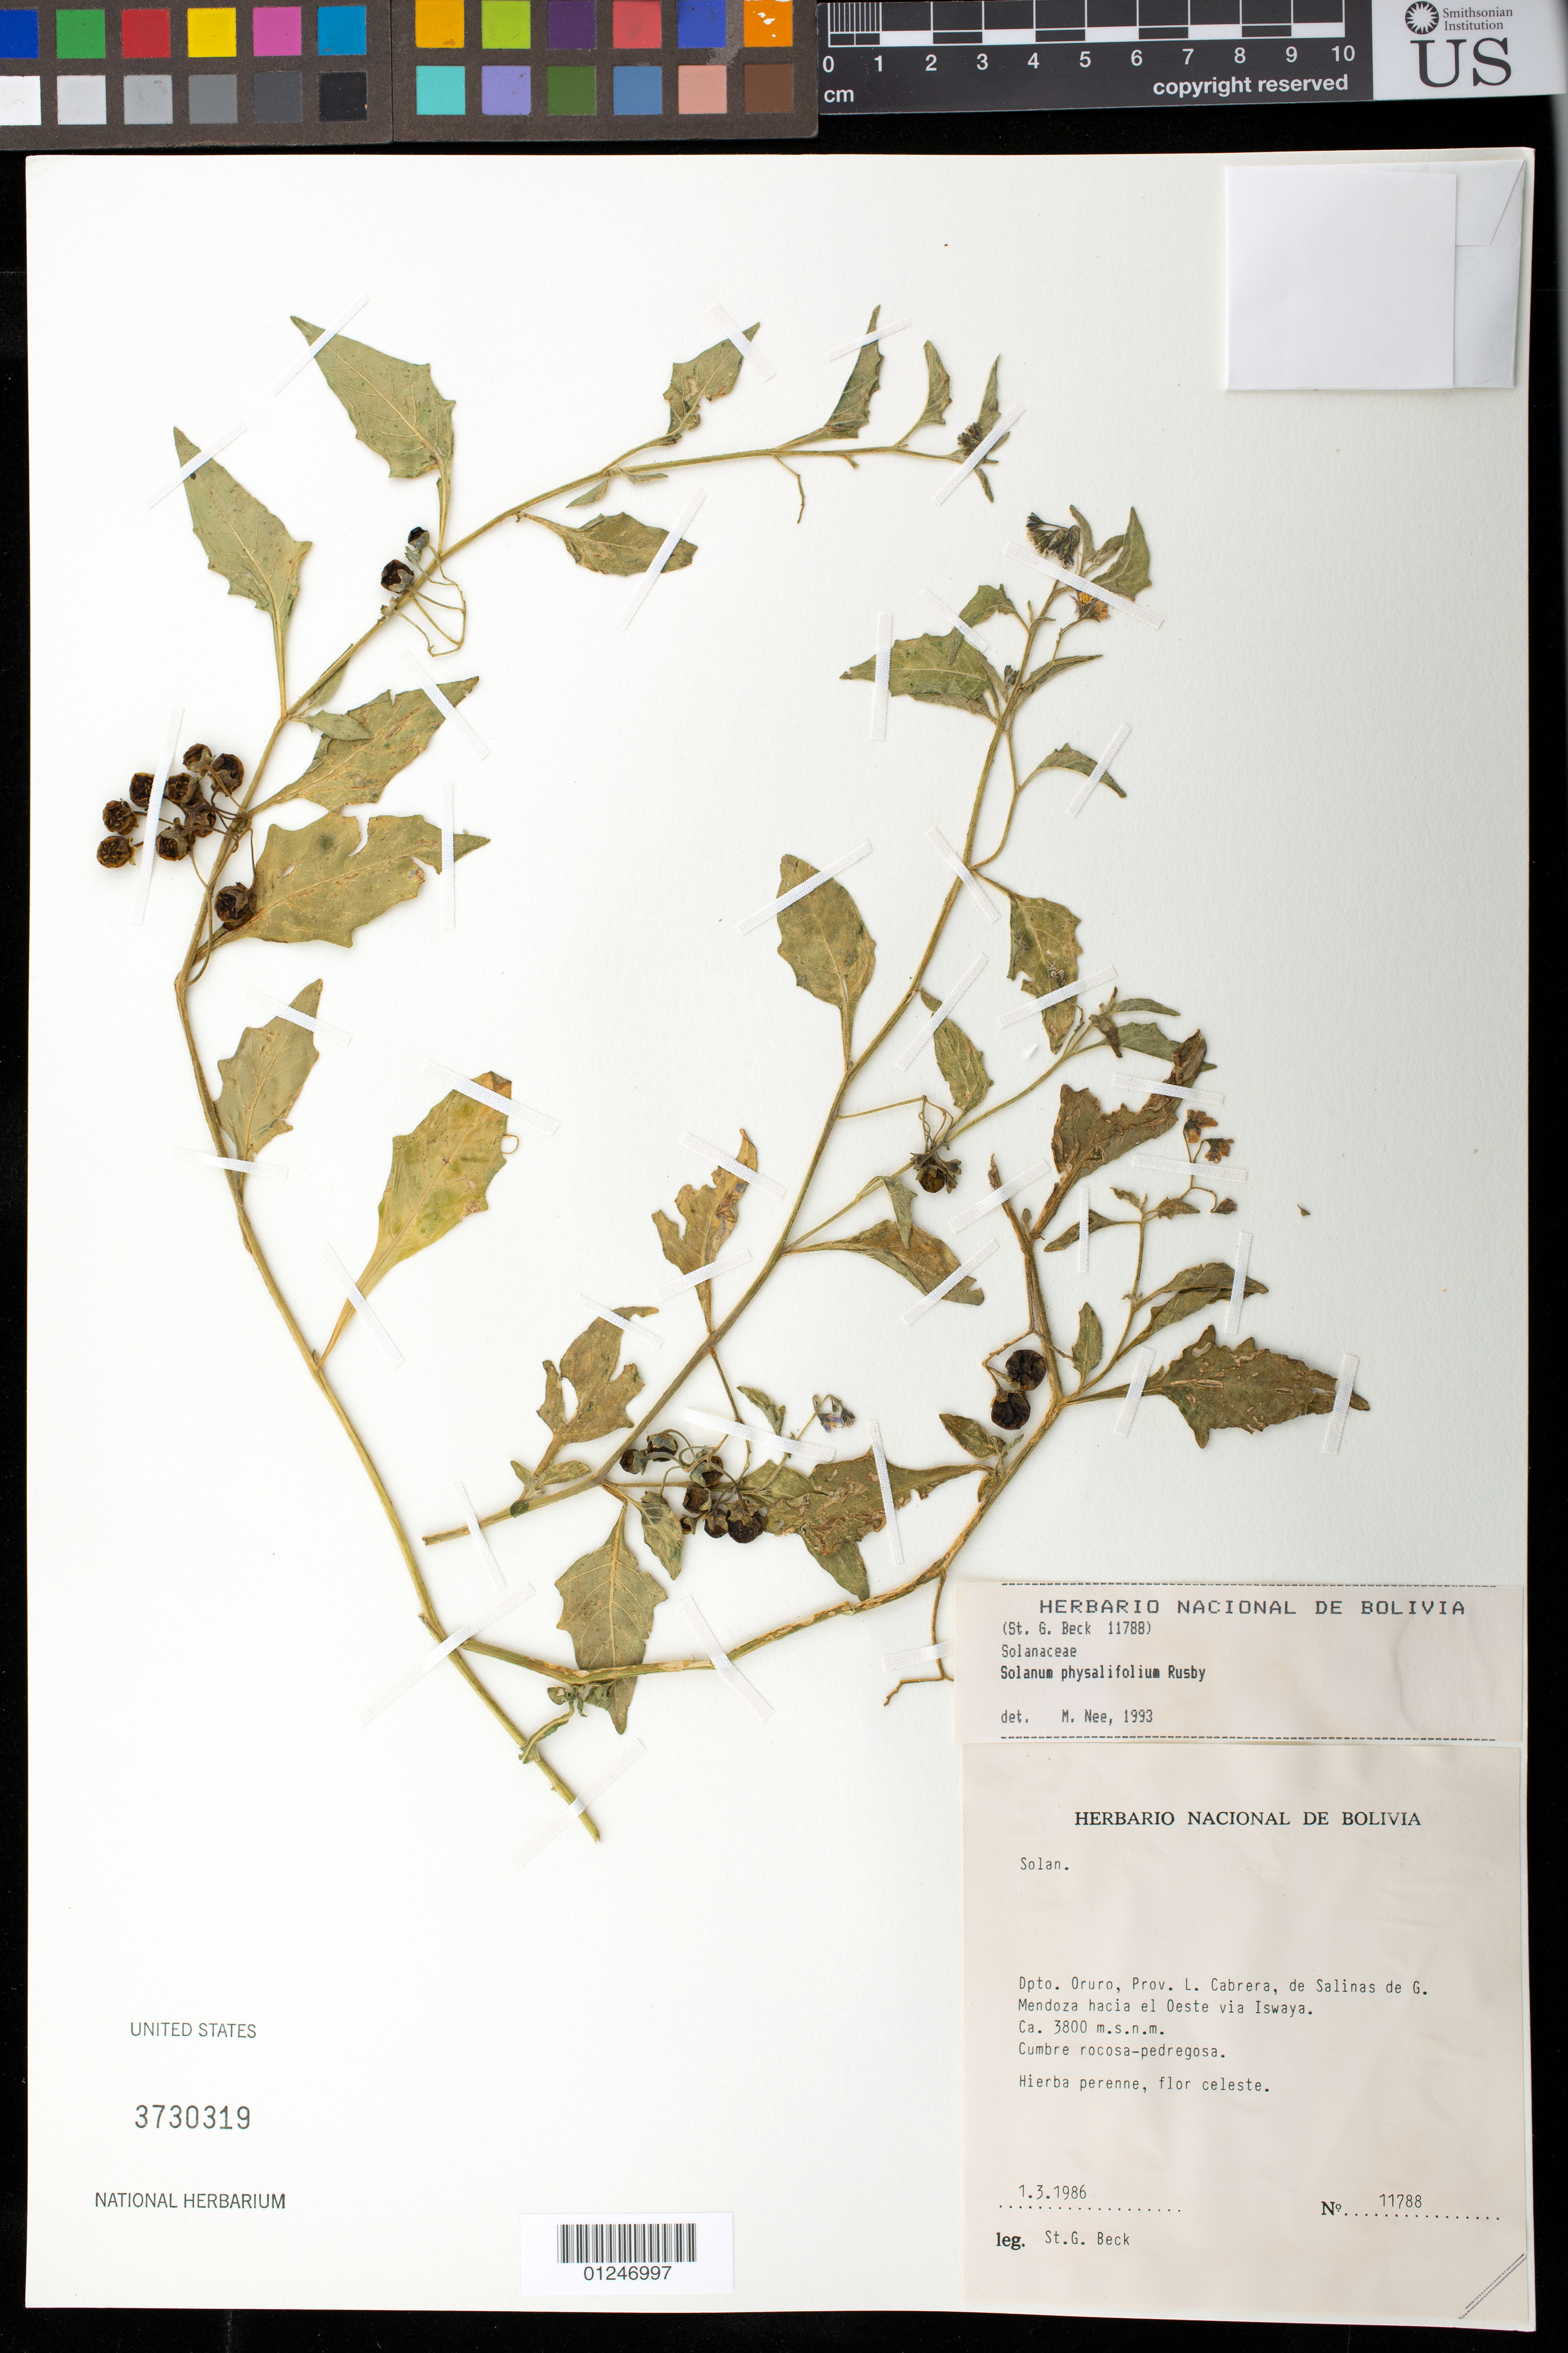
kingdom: Plantae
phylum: Tracheophyta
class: Magnoliopsida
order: Solanales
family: Solanaceae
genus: Solanum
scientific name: Solanum physalifolium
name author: Rusby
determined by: Nee, M.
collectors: S. G. Beck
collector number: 11788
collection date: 1986-03-01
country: Bolivia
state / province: Oruro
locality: Prov. L. Cabrera, de Salinas de G. Mendoza hacia el Oeste via Iswaya.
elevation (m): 3800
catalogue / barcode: US 3730319